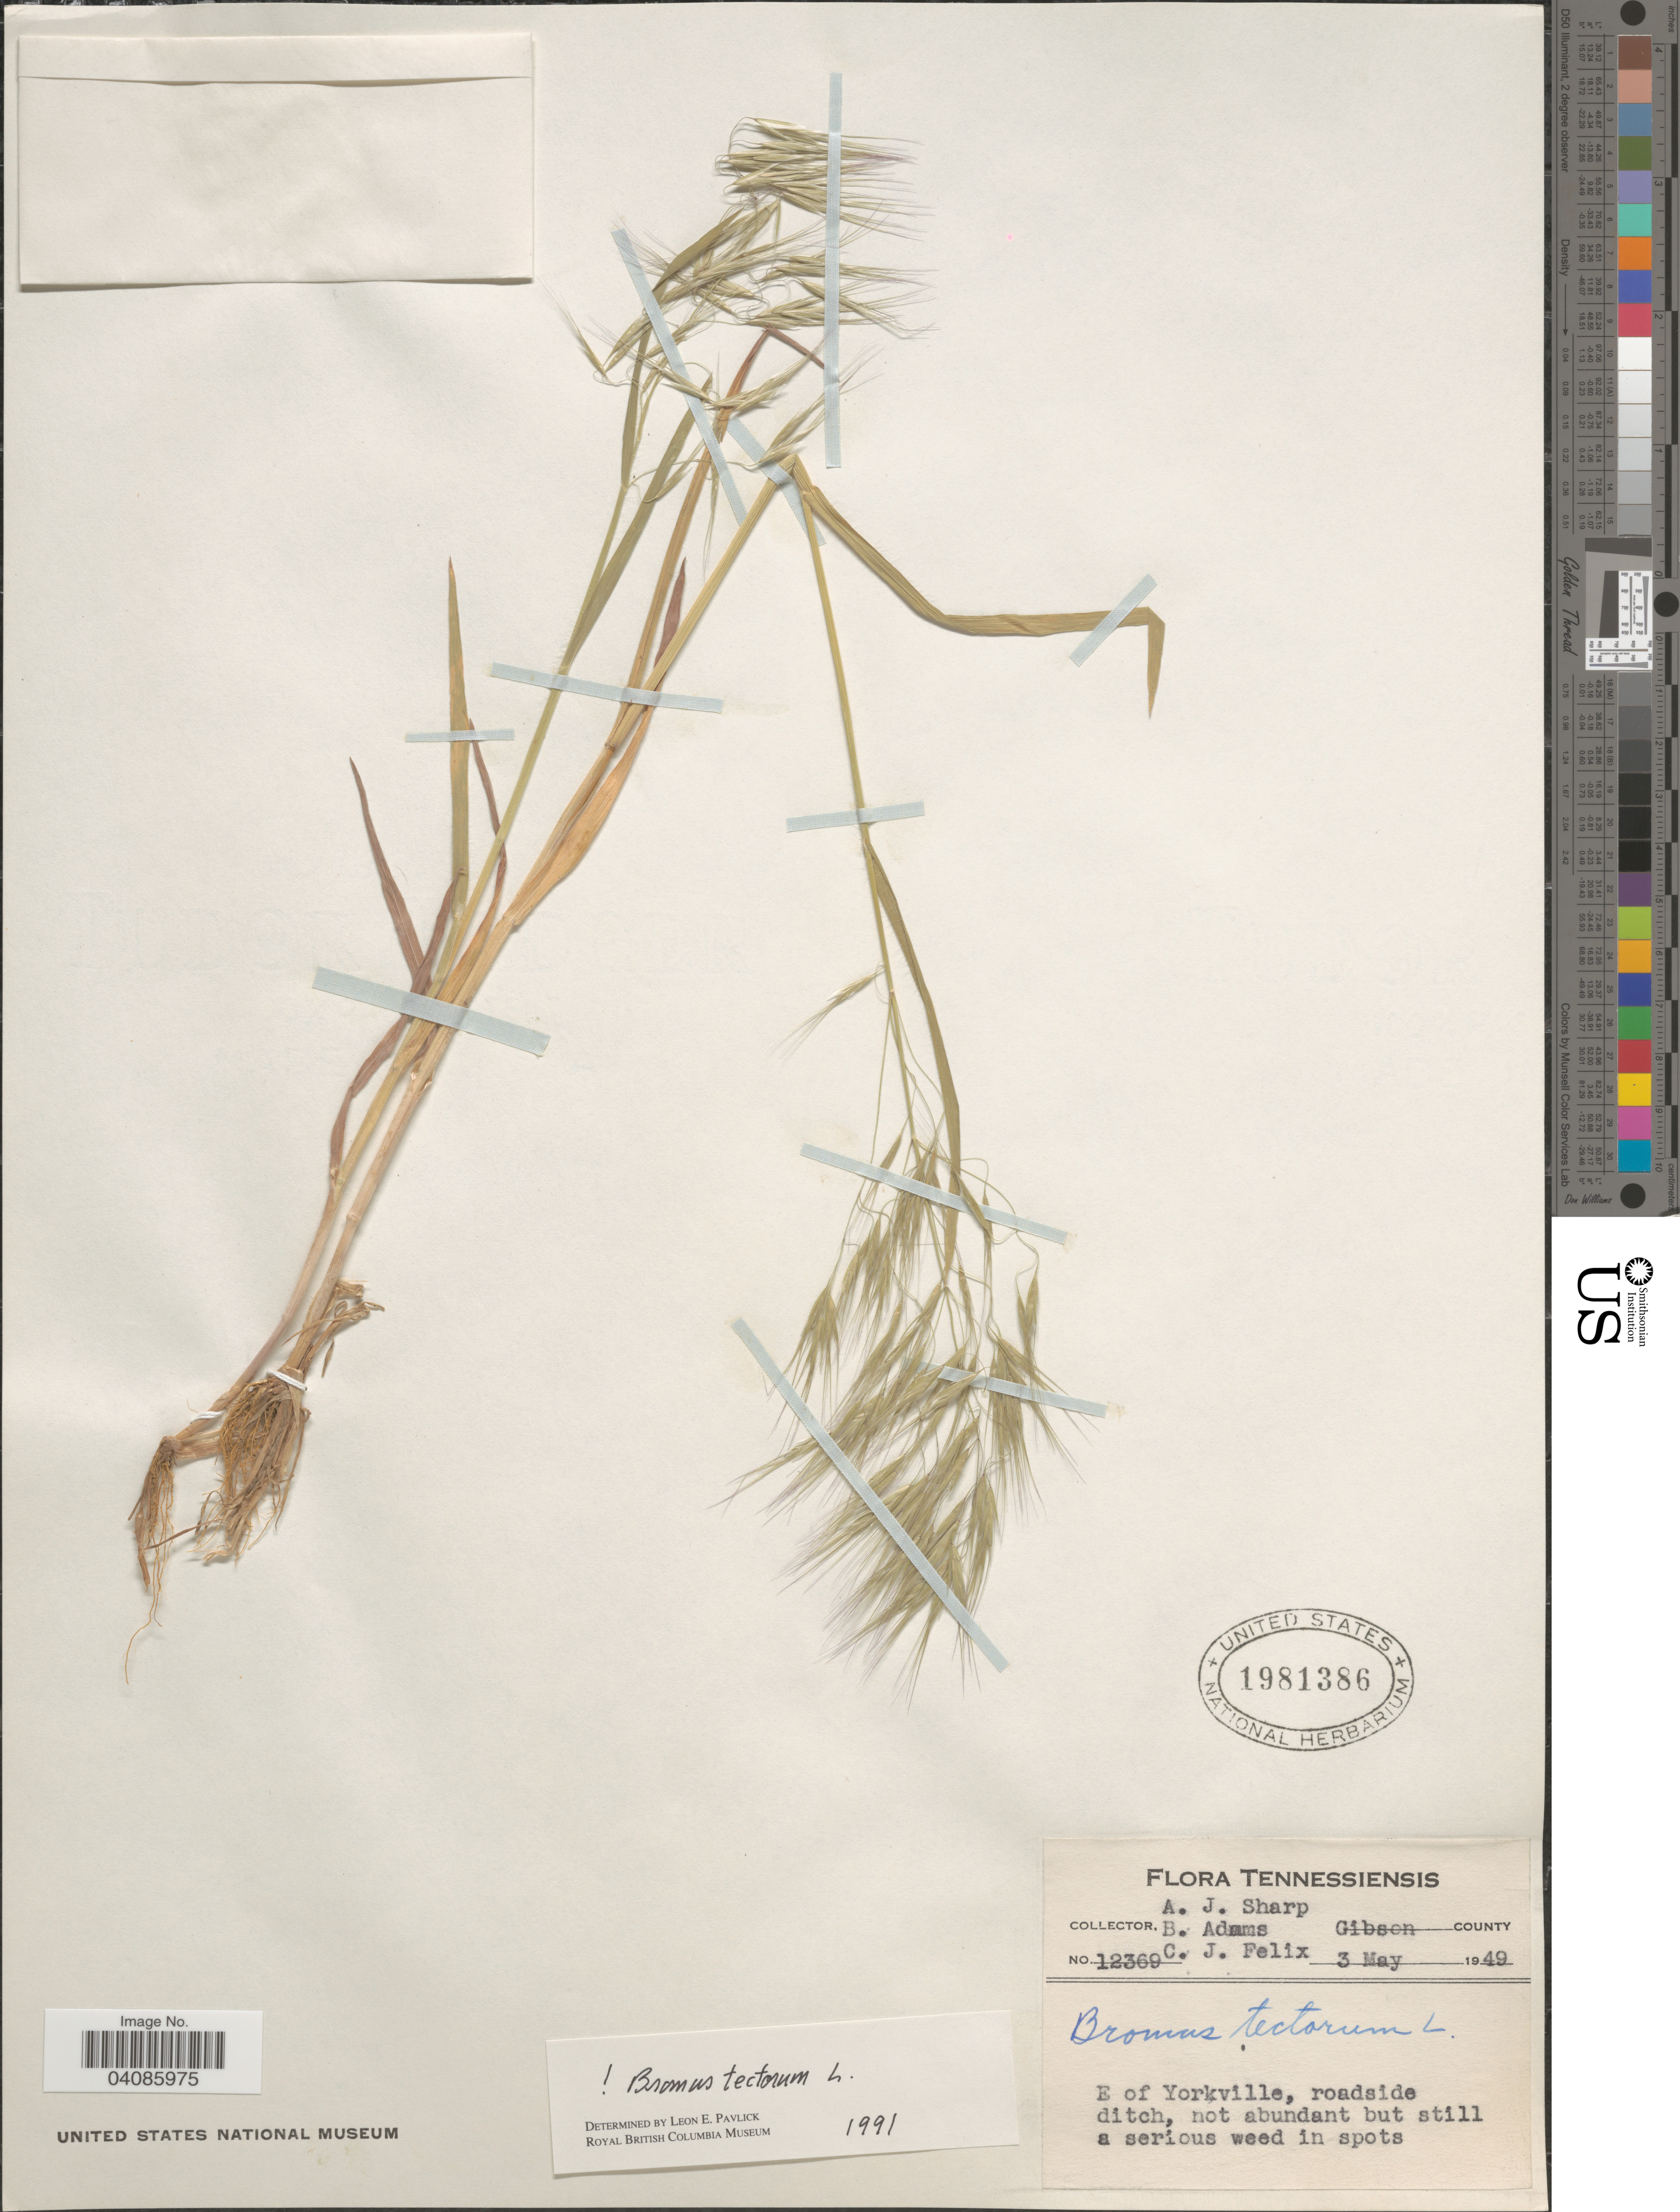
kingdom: Plantae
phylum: Tracheophyta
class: Liliopsida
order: Poales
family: Poaceae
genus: Bromus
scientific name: Bromus tectorum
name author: L.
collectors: A. J. Sharp, B. Adams & C. Felix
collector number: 12369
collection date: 1949-05-03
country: United States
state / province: Tennessee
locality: Gibson County. E of Yorkville, roadside ditch.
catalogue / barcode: US 1981386